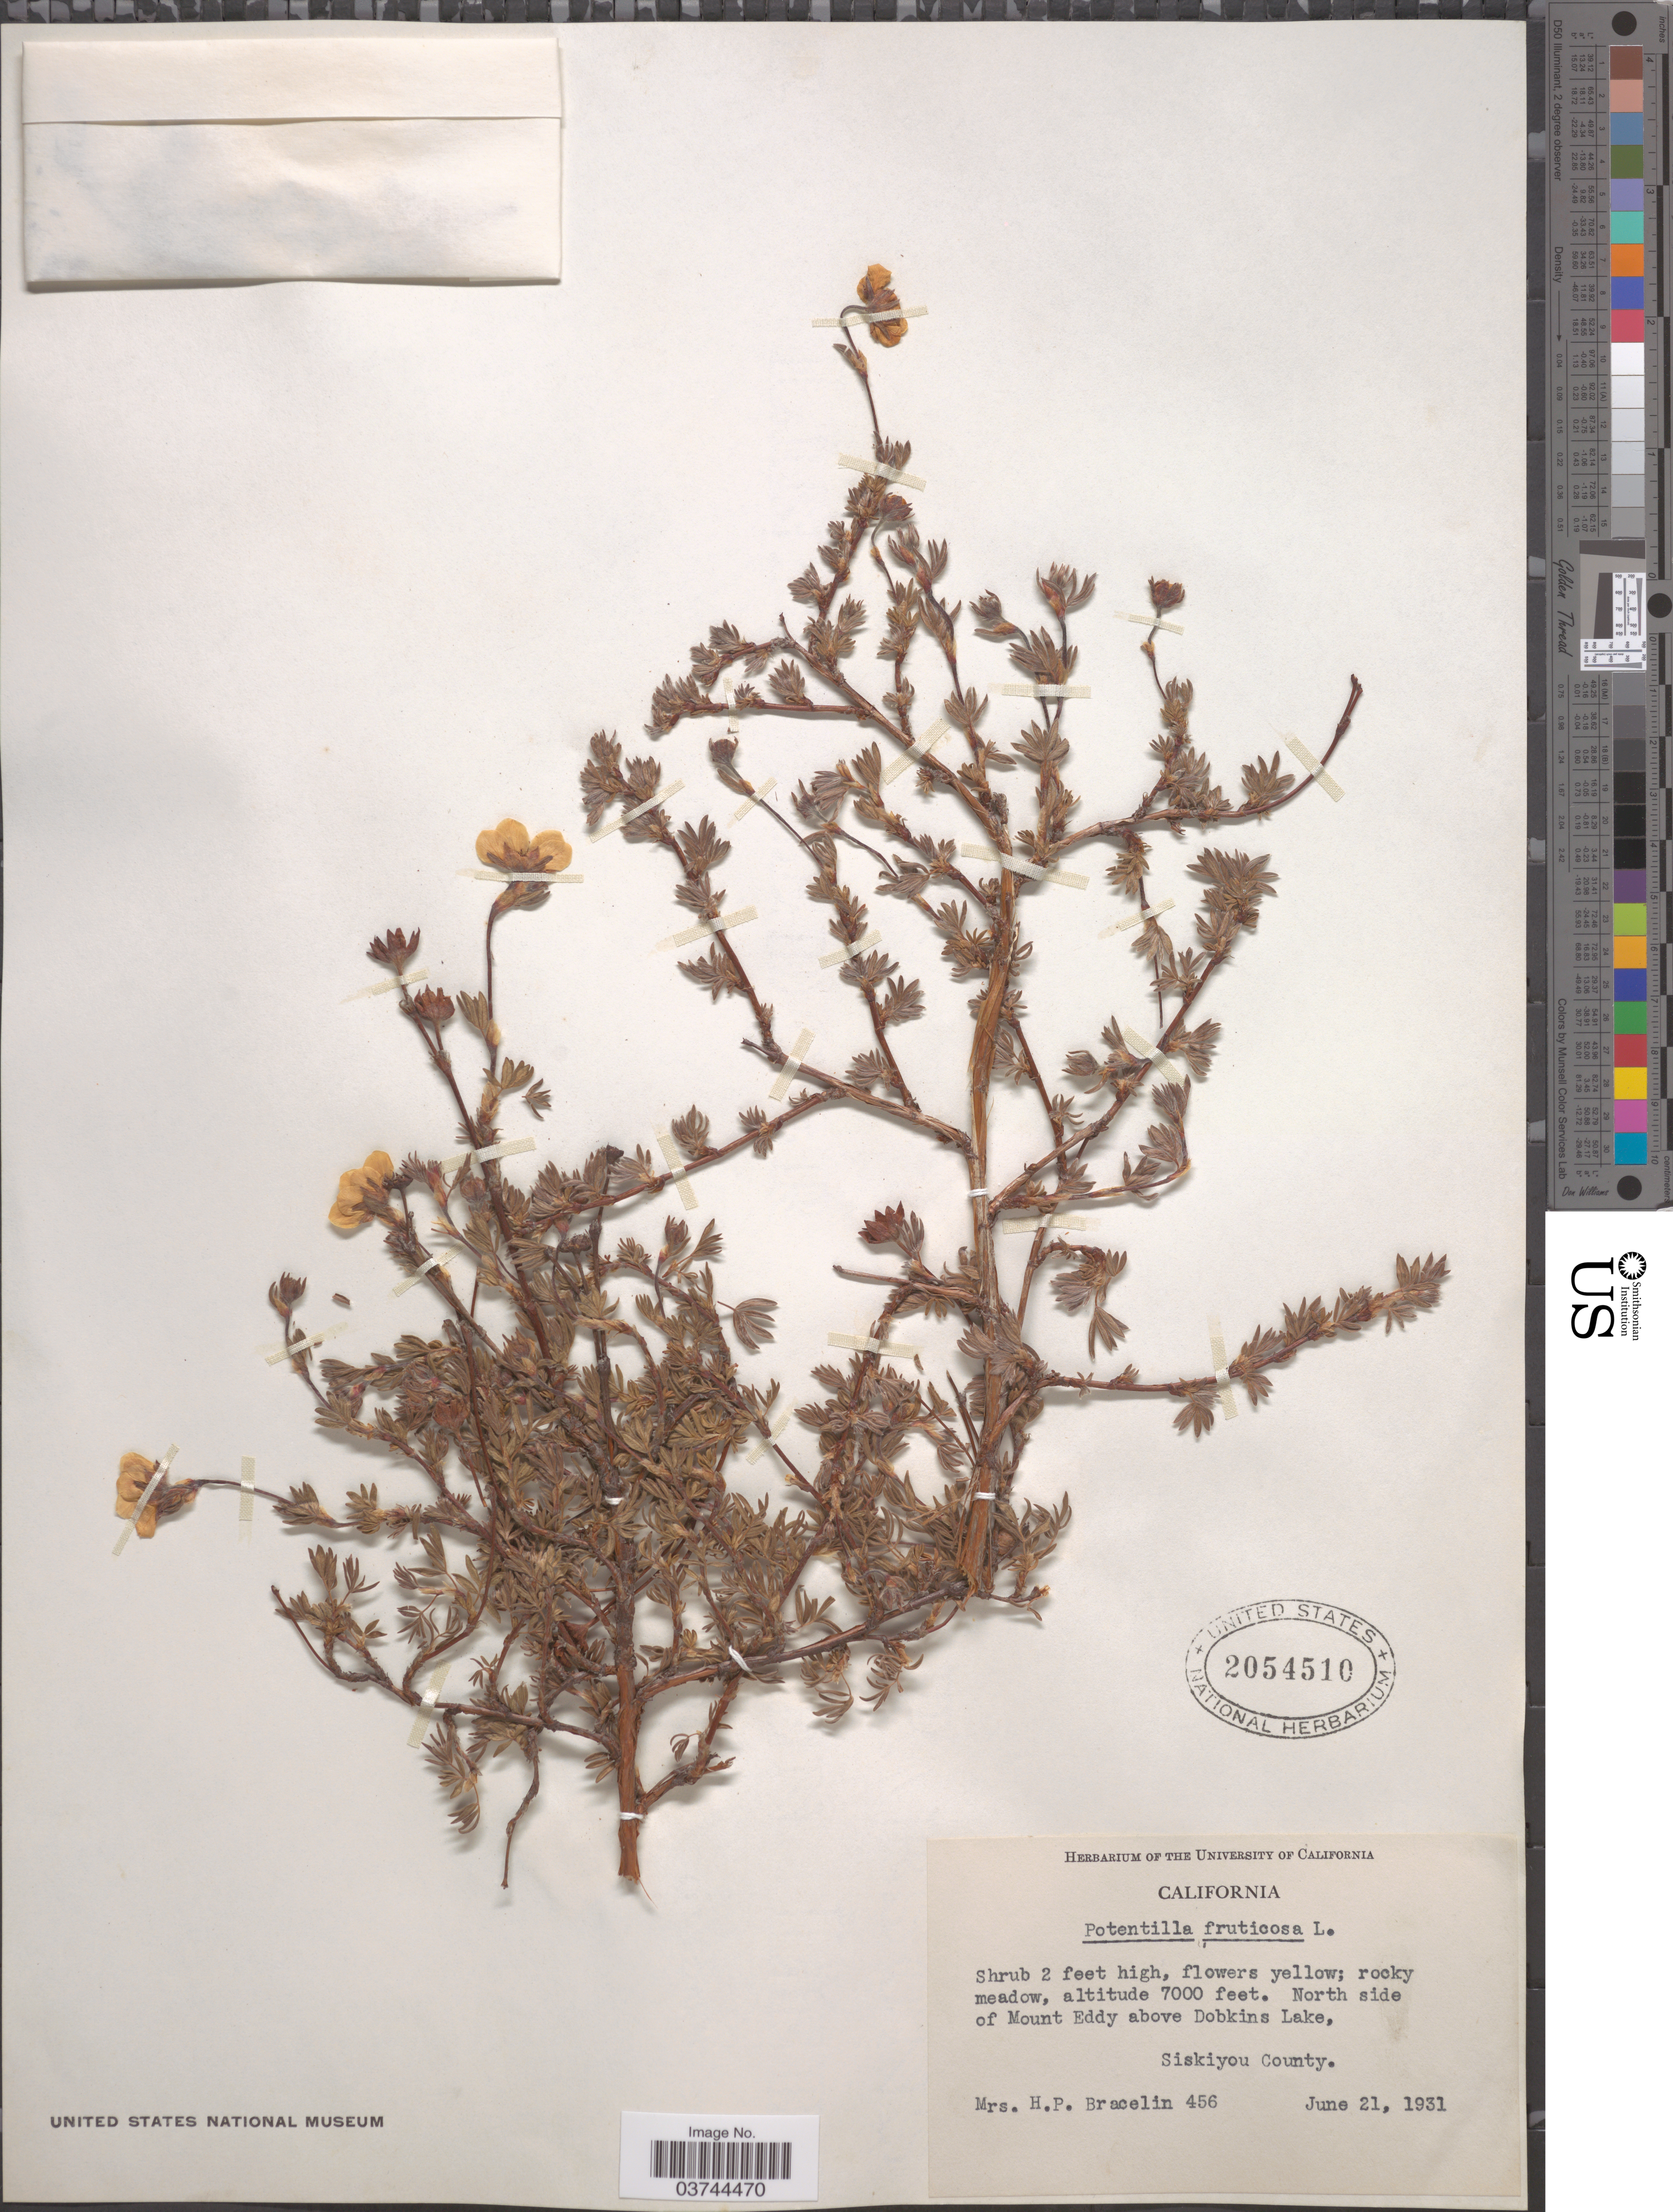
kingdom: Plantae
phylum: Tracheophyta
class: Magnoliopsida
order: Rosales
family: Rosaceae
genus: Dasiphora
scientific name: Dasiphora fruticosa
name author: (L.) Rydb.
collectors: H. Bracelin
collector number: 456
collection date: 1931-06-21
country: United States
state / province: California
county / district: Siskiyou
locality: North side of Mount Eddy above Dobkins Lake, Siskiyou County.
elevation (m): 2134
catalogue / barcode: US 2054510